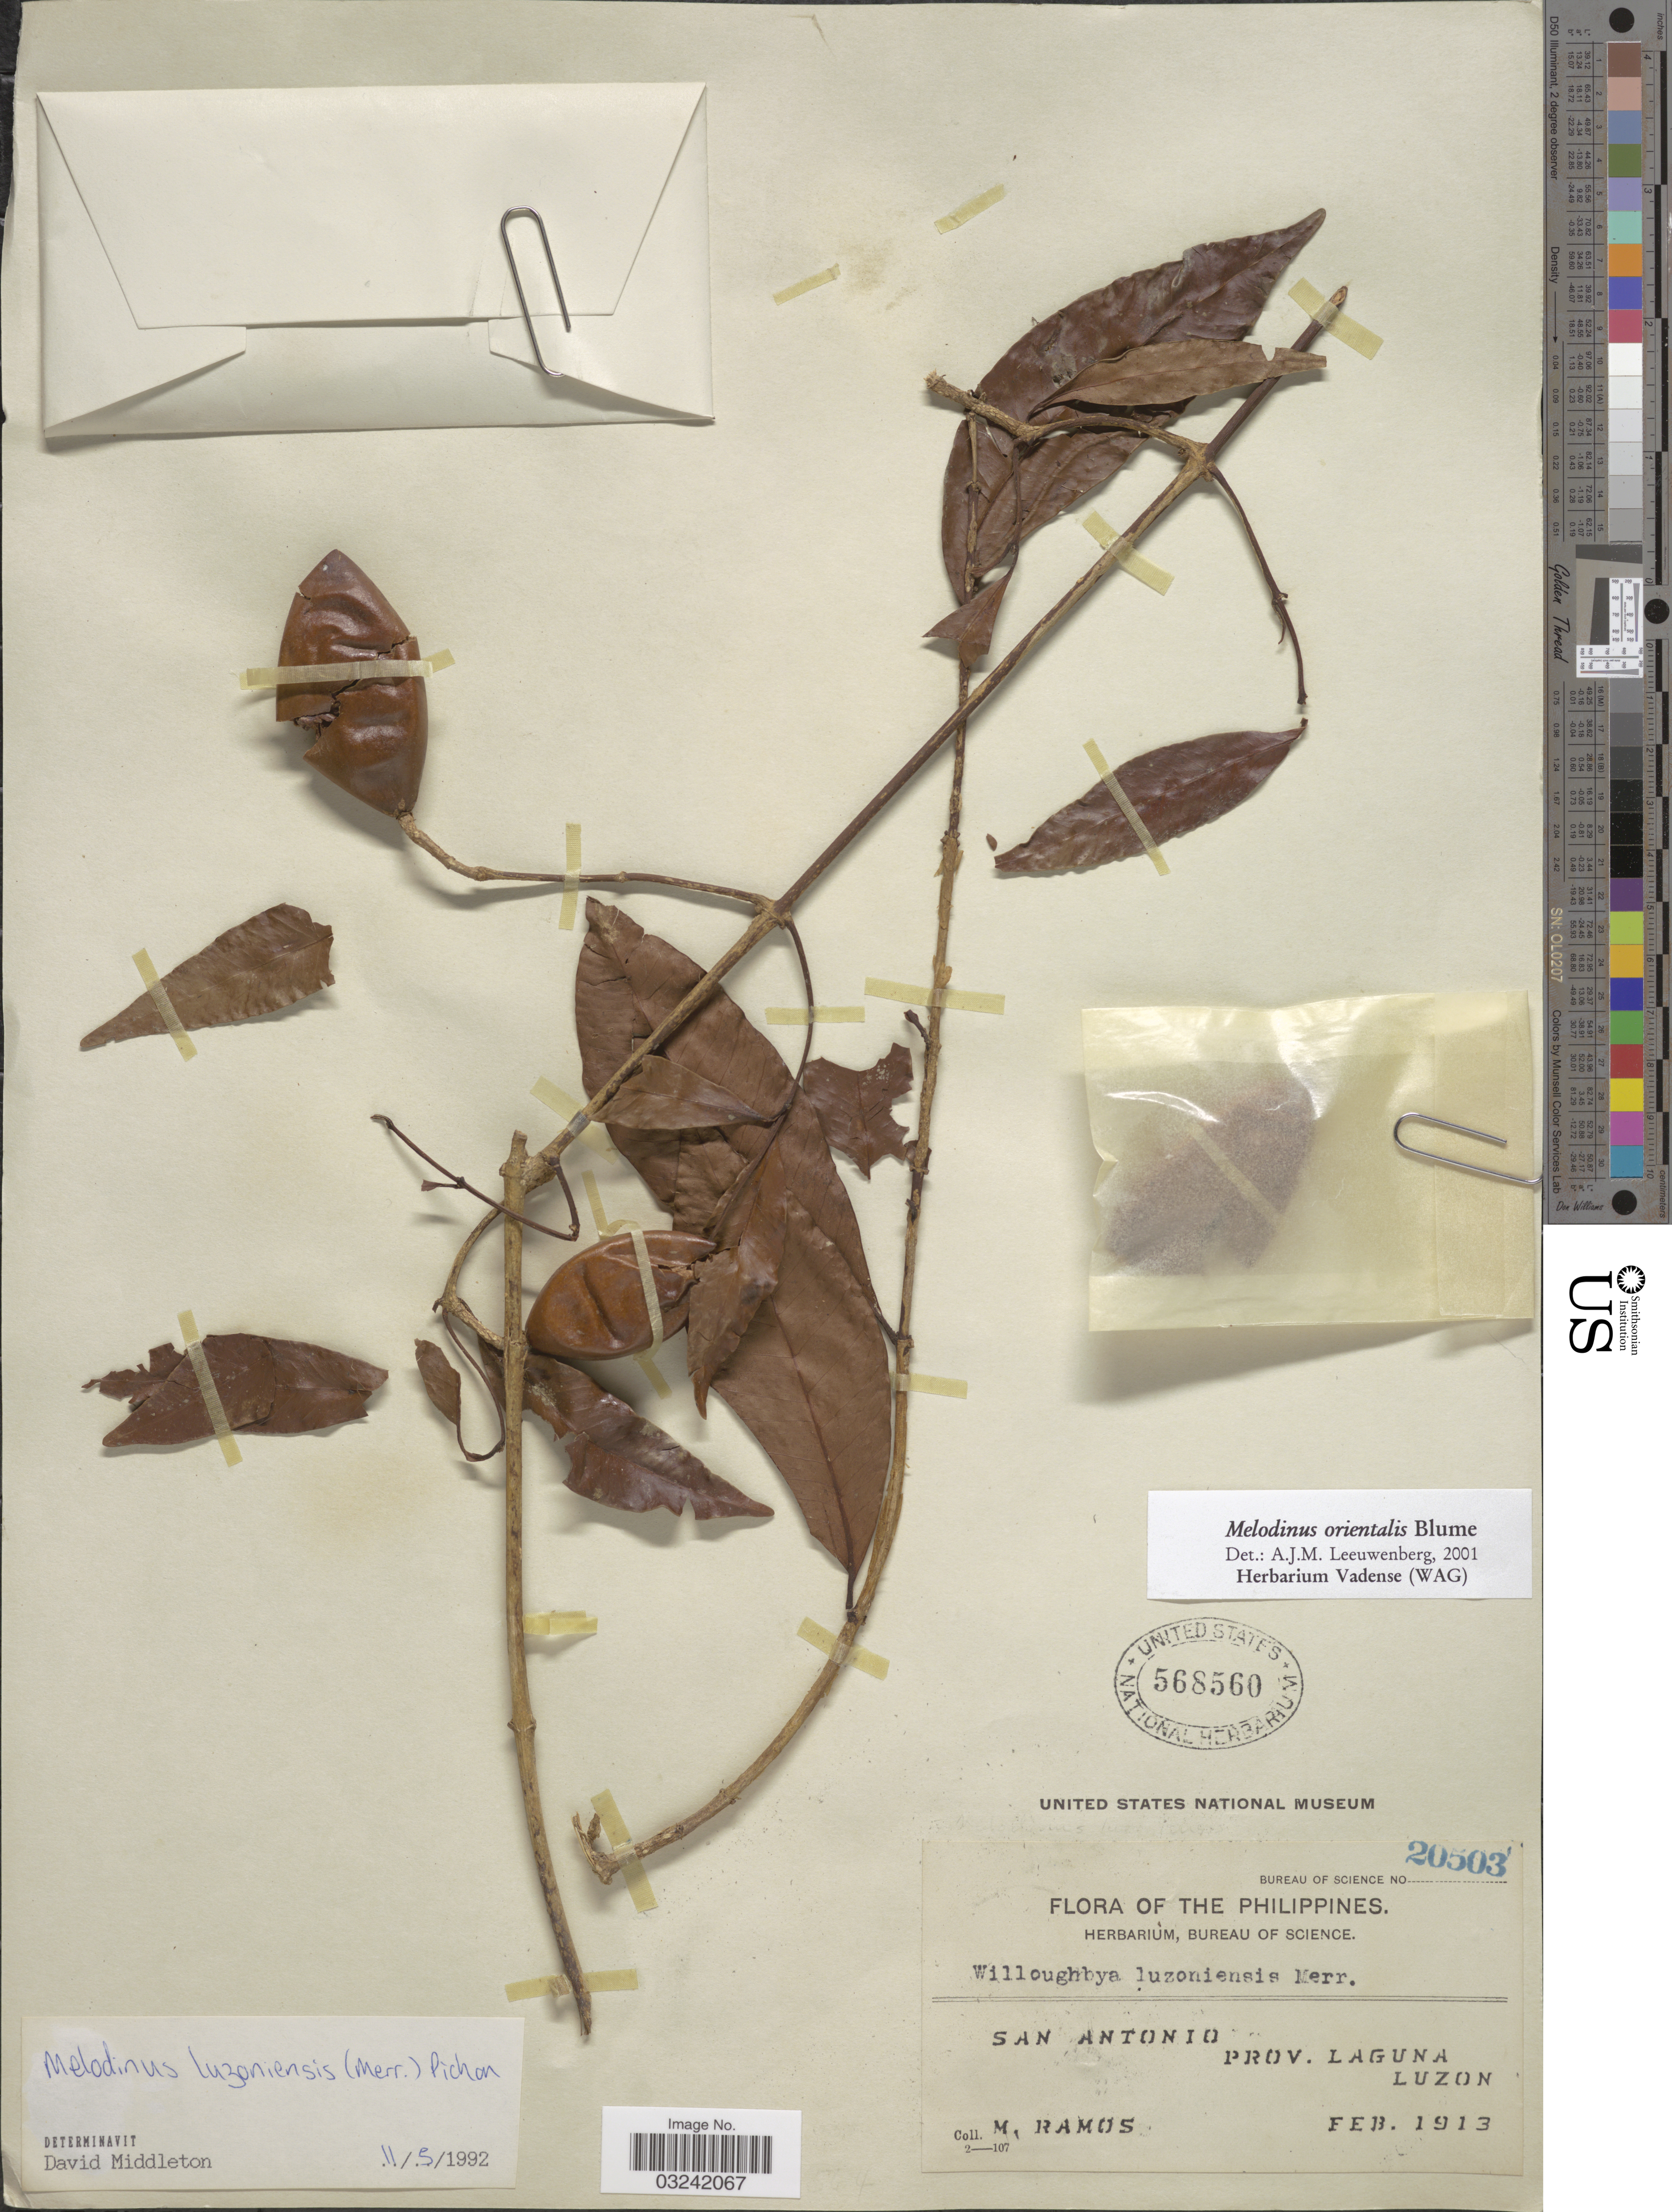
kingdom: Plantae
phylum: Tracheophyta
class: Magnoliopsida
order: Gentianales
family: Apocynaceae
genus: Melodinus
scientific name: Melodinus orientalis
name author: Blume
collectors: M. Ramos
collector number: Bureau of Science 20503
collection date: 1913-02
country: Philippines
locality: San Antonio Prov. Laguna Luzon.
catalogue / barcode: US 568560